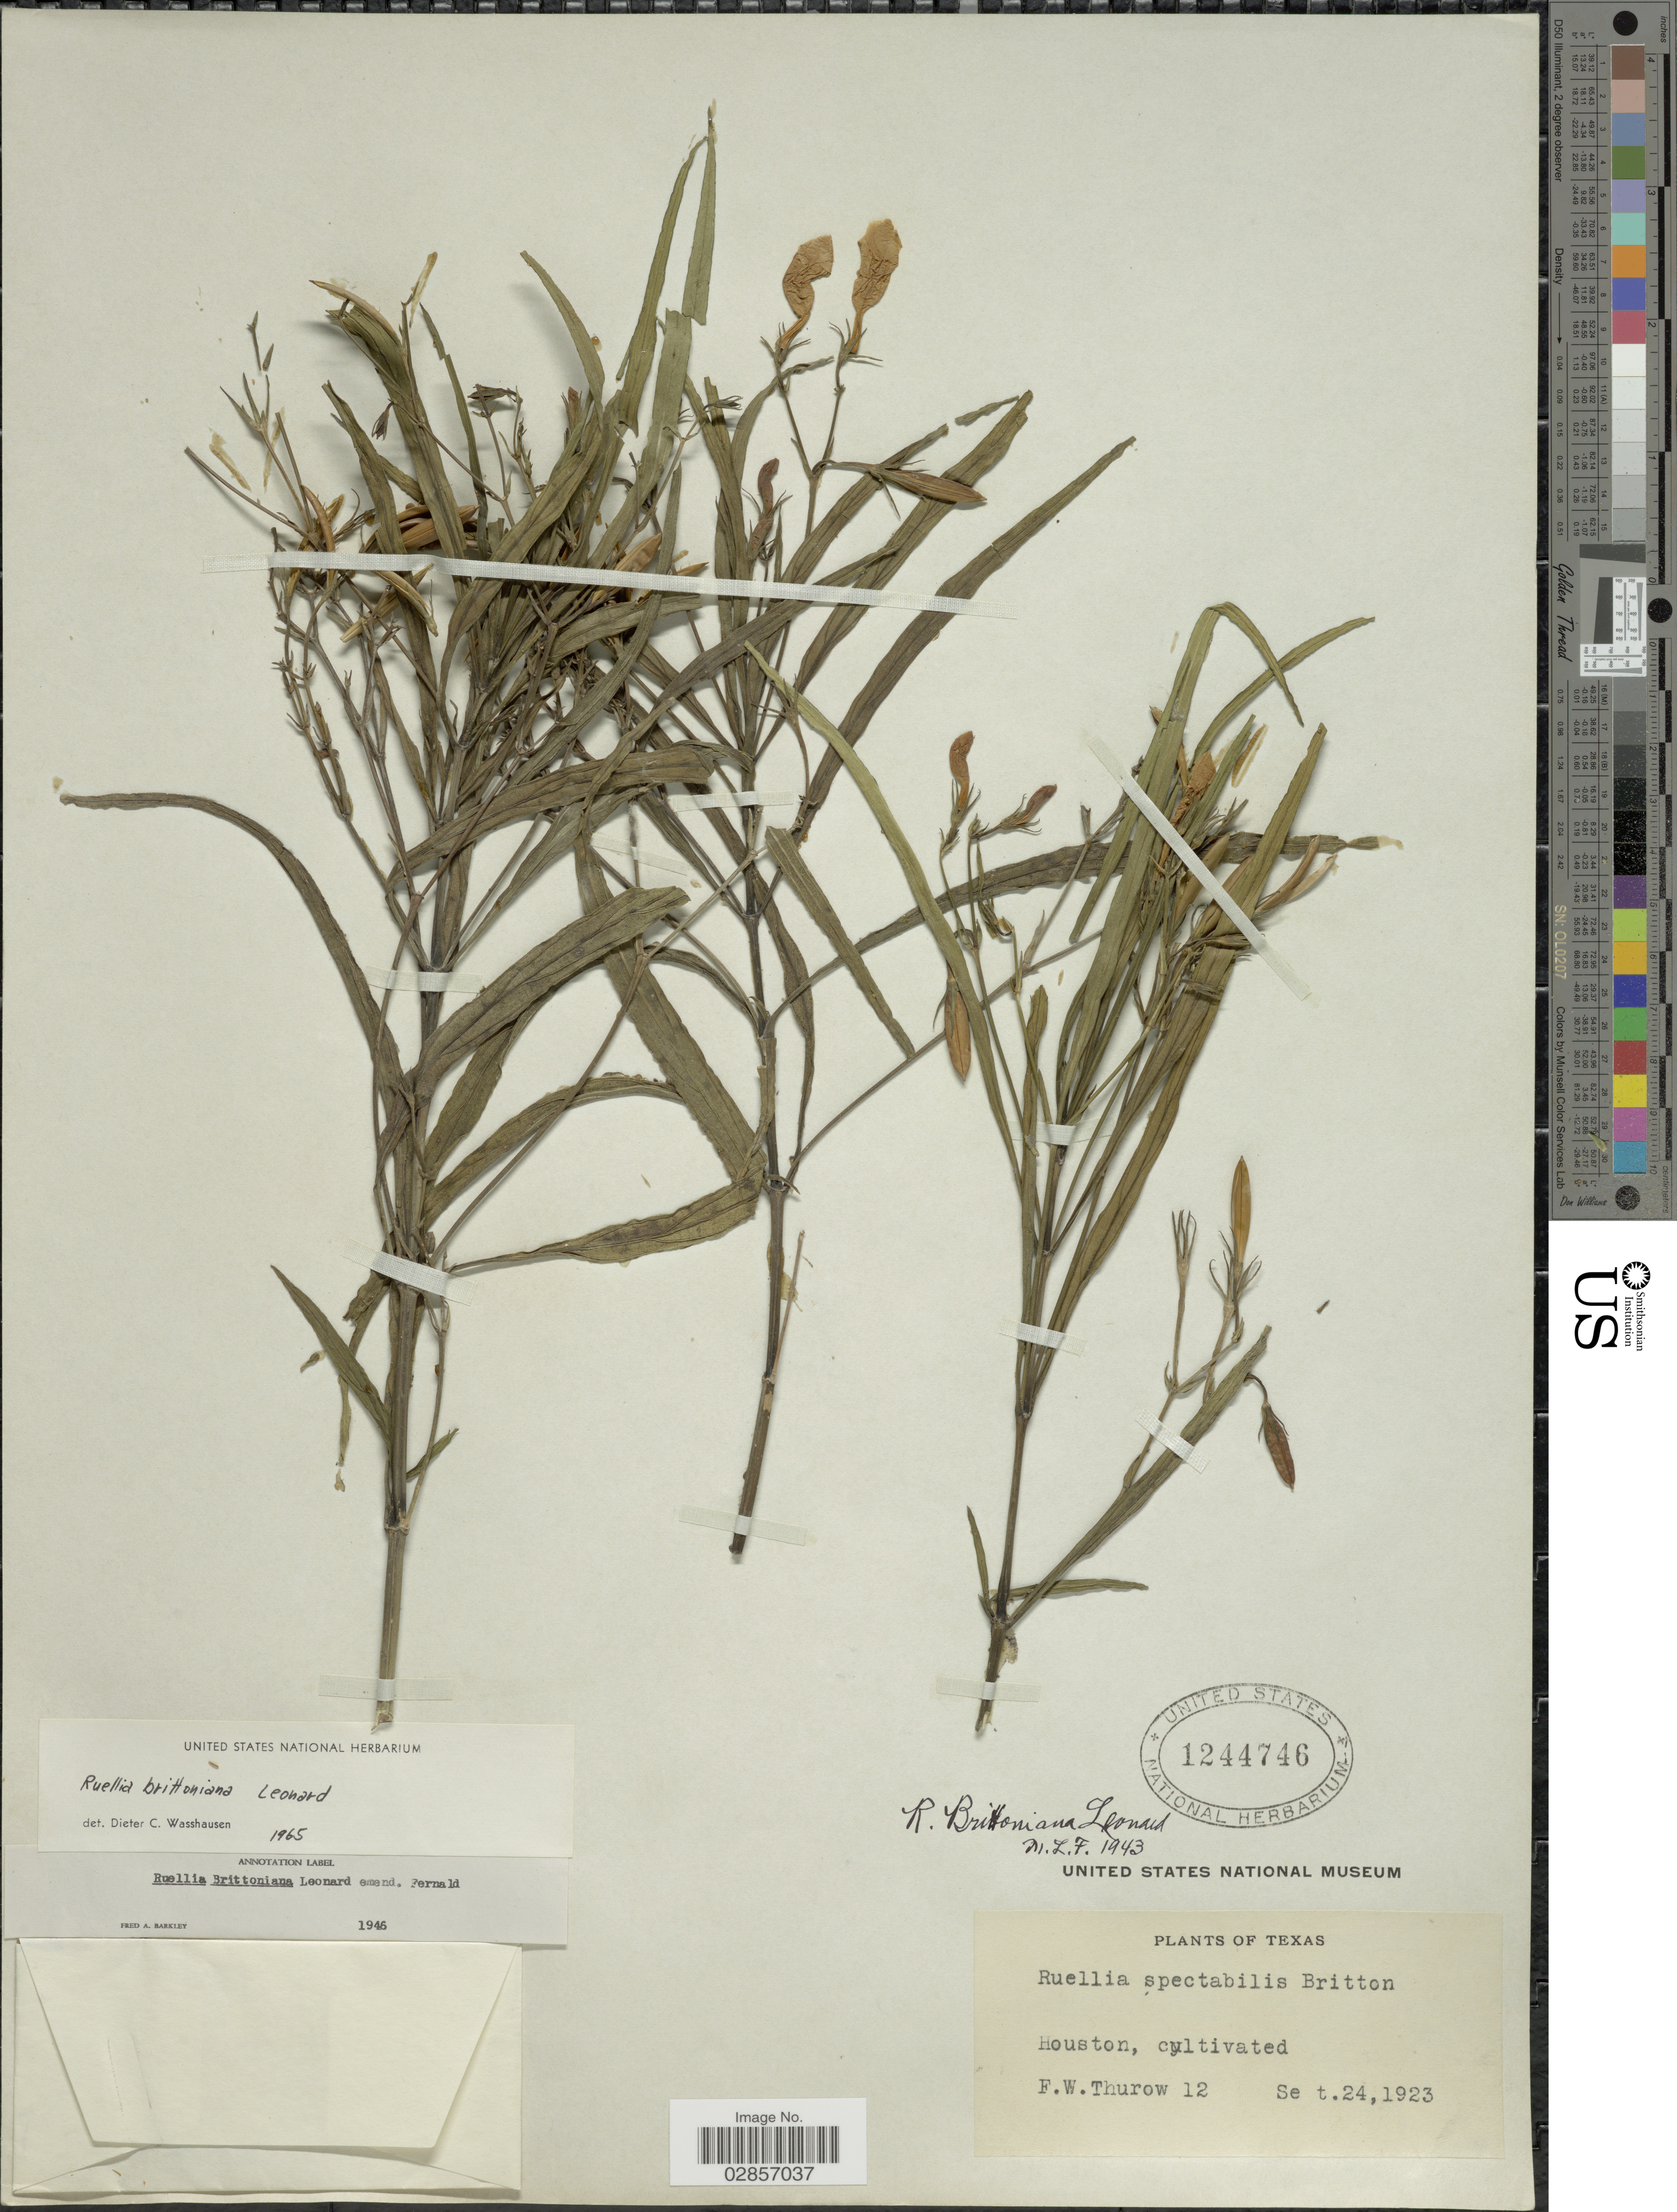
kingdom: Plantae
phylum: Tracheophyta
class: Magnoliopsida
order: Lamiales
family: Acanthaceae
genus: Ruellia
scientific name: Ruellia coerulea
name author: Morong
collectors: F. W. Thurow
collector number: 12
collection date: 1923-09-24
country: United States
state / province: Texas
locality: Houston, cultivated.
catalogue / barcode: US 1244746